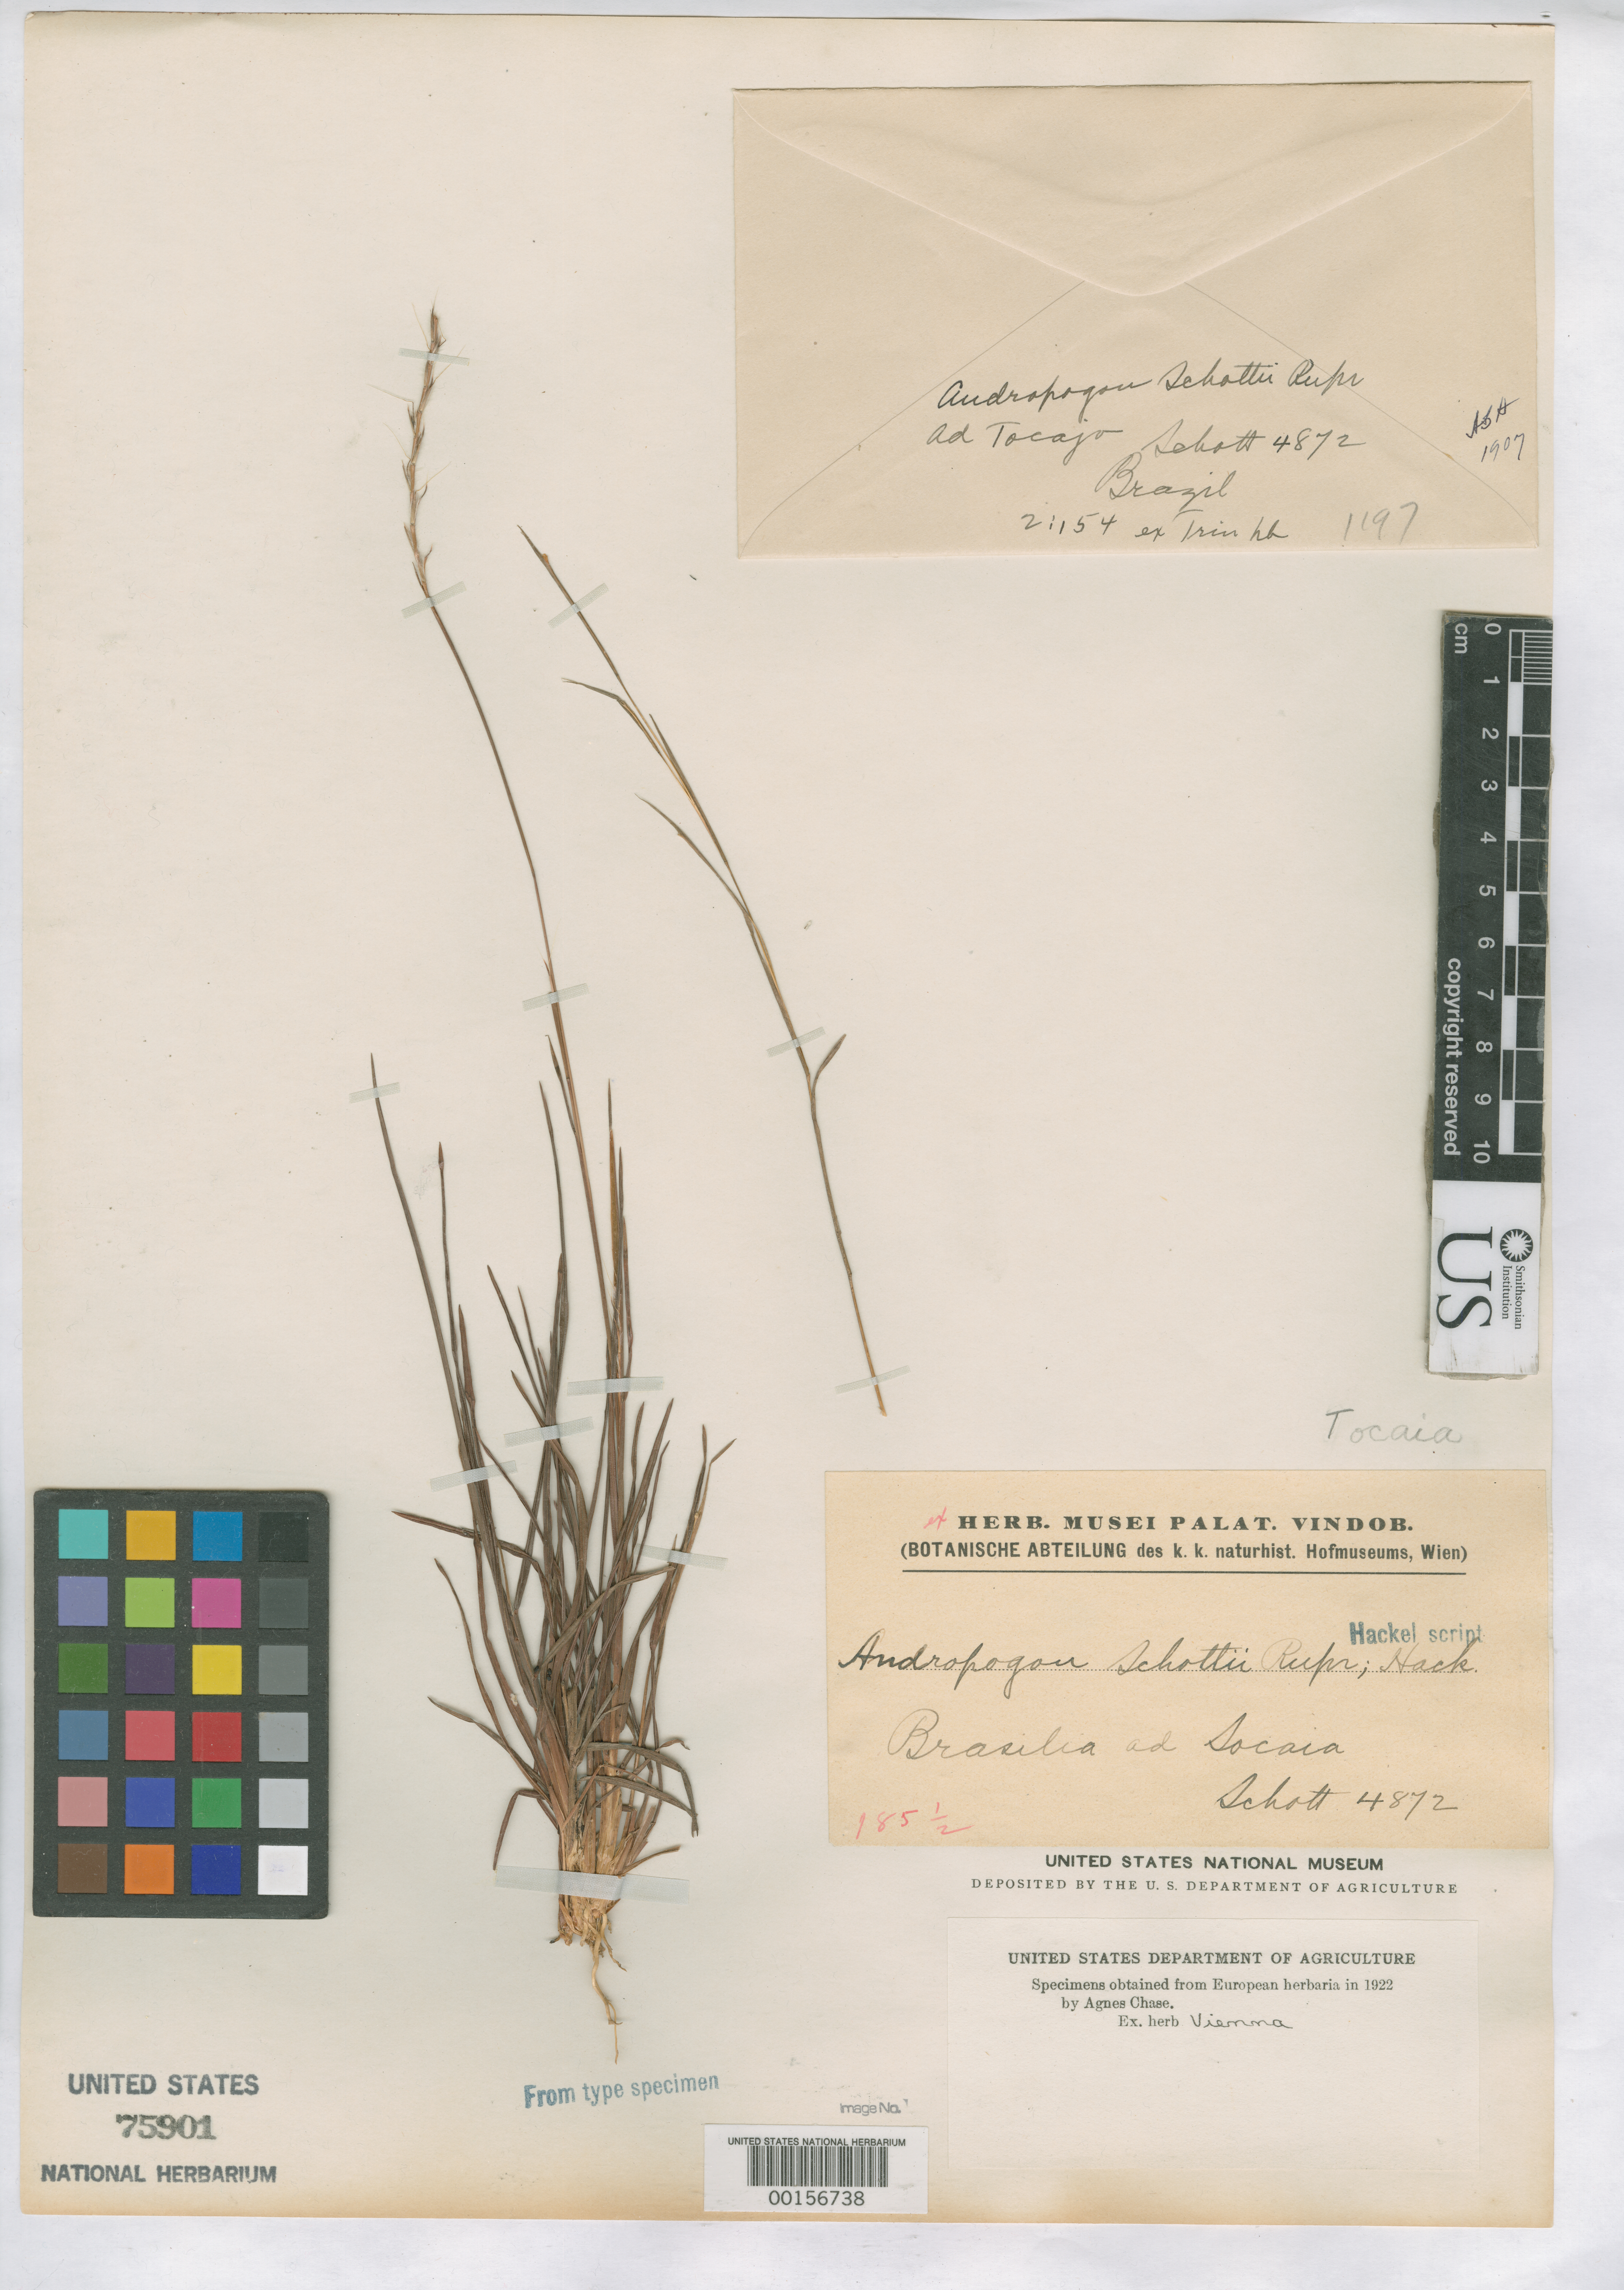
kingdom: Plantae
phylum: Tracheophyta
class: Liliopsida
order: Poales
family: Poaceae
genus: Andropogon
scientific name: Andropogon schottii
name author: Rupr. ex Hack. in Mart.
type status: Type Fragment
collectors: H. W. Schott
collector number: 4872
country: Brazil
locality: Near Tocaia.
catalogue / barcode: US 75901